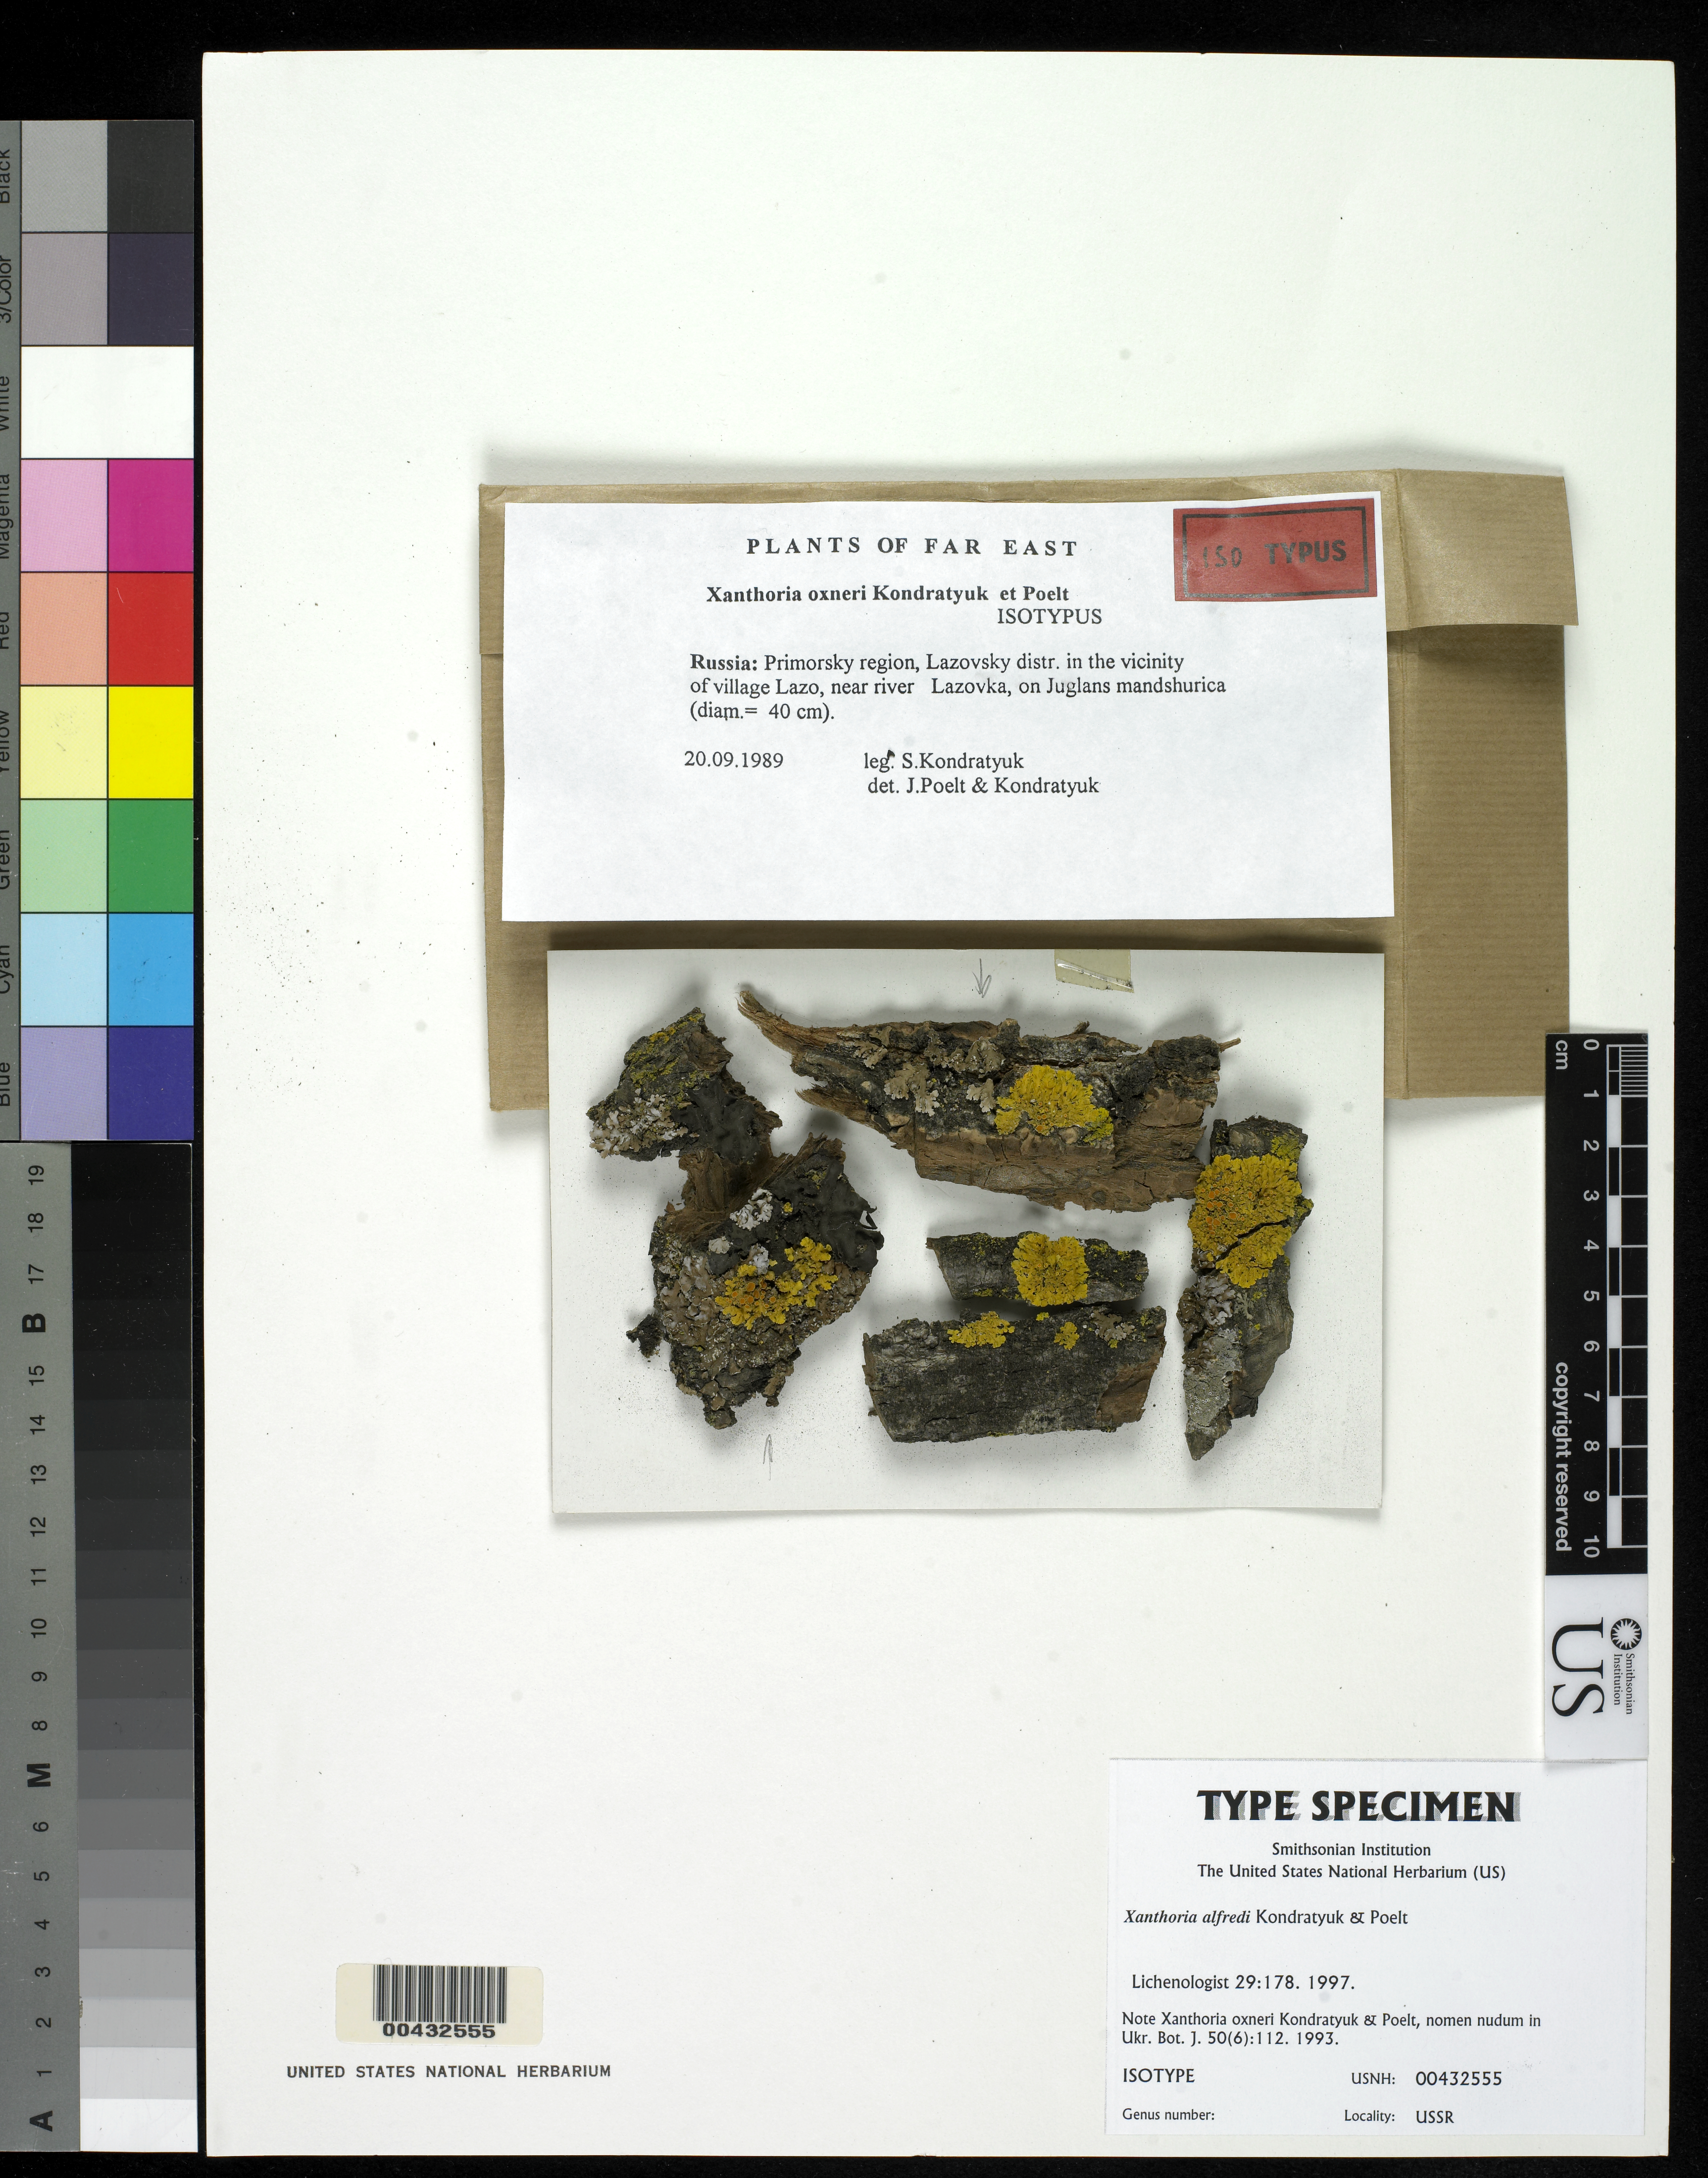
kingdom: Fungi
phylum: Ascomycota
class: Lecanoromycetes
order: Teloschistales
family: Teloschistaceae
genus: Xanthoria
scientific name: Xanthoria alfredi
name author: Kondratyuk & Poelt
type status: Isotype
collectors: S. Kondraytyuk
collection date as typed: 20 Sep 1989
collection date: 1989-09-20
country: Russian Federation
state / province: Primorsky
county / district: Lazovsky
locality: Primorsky Region, vicinity of Village Lazo, near River Lazovka.